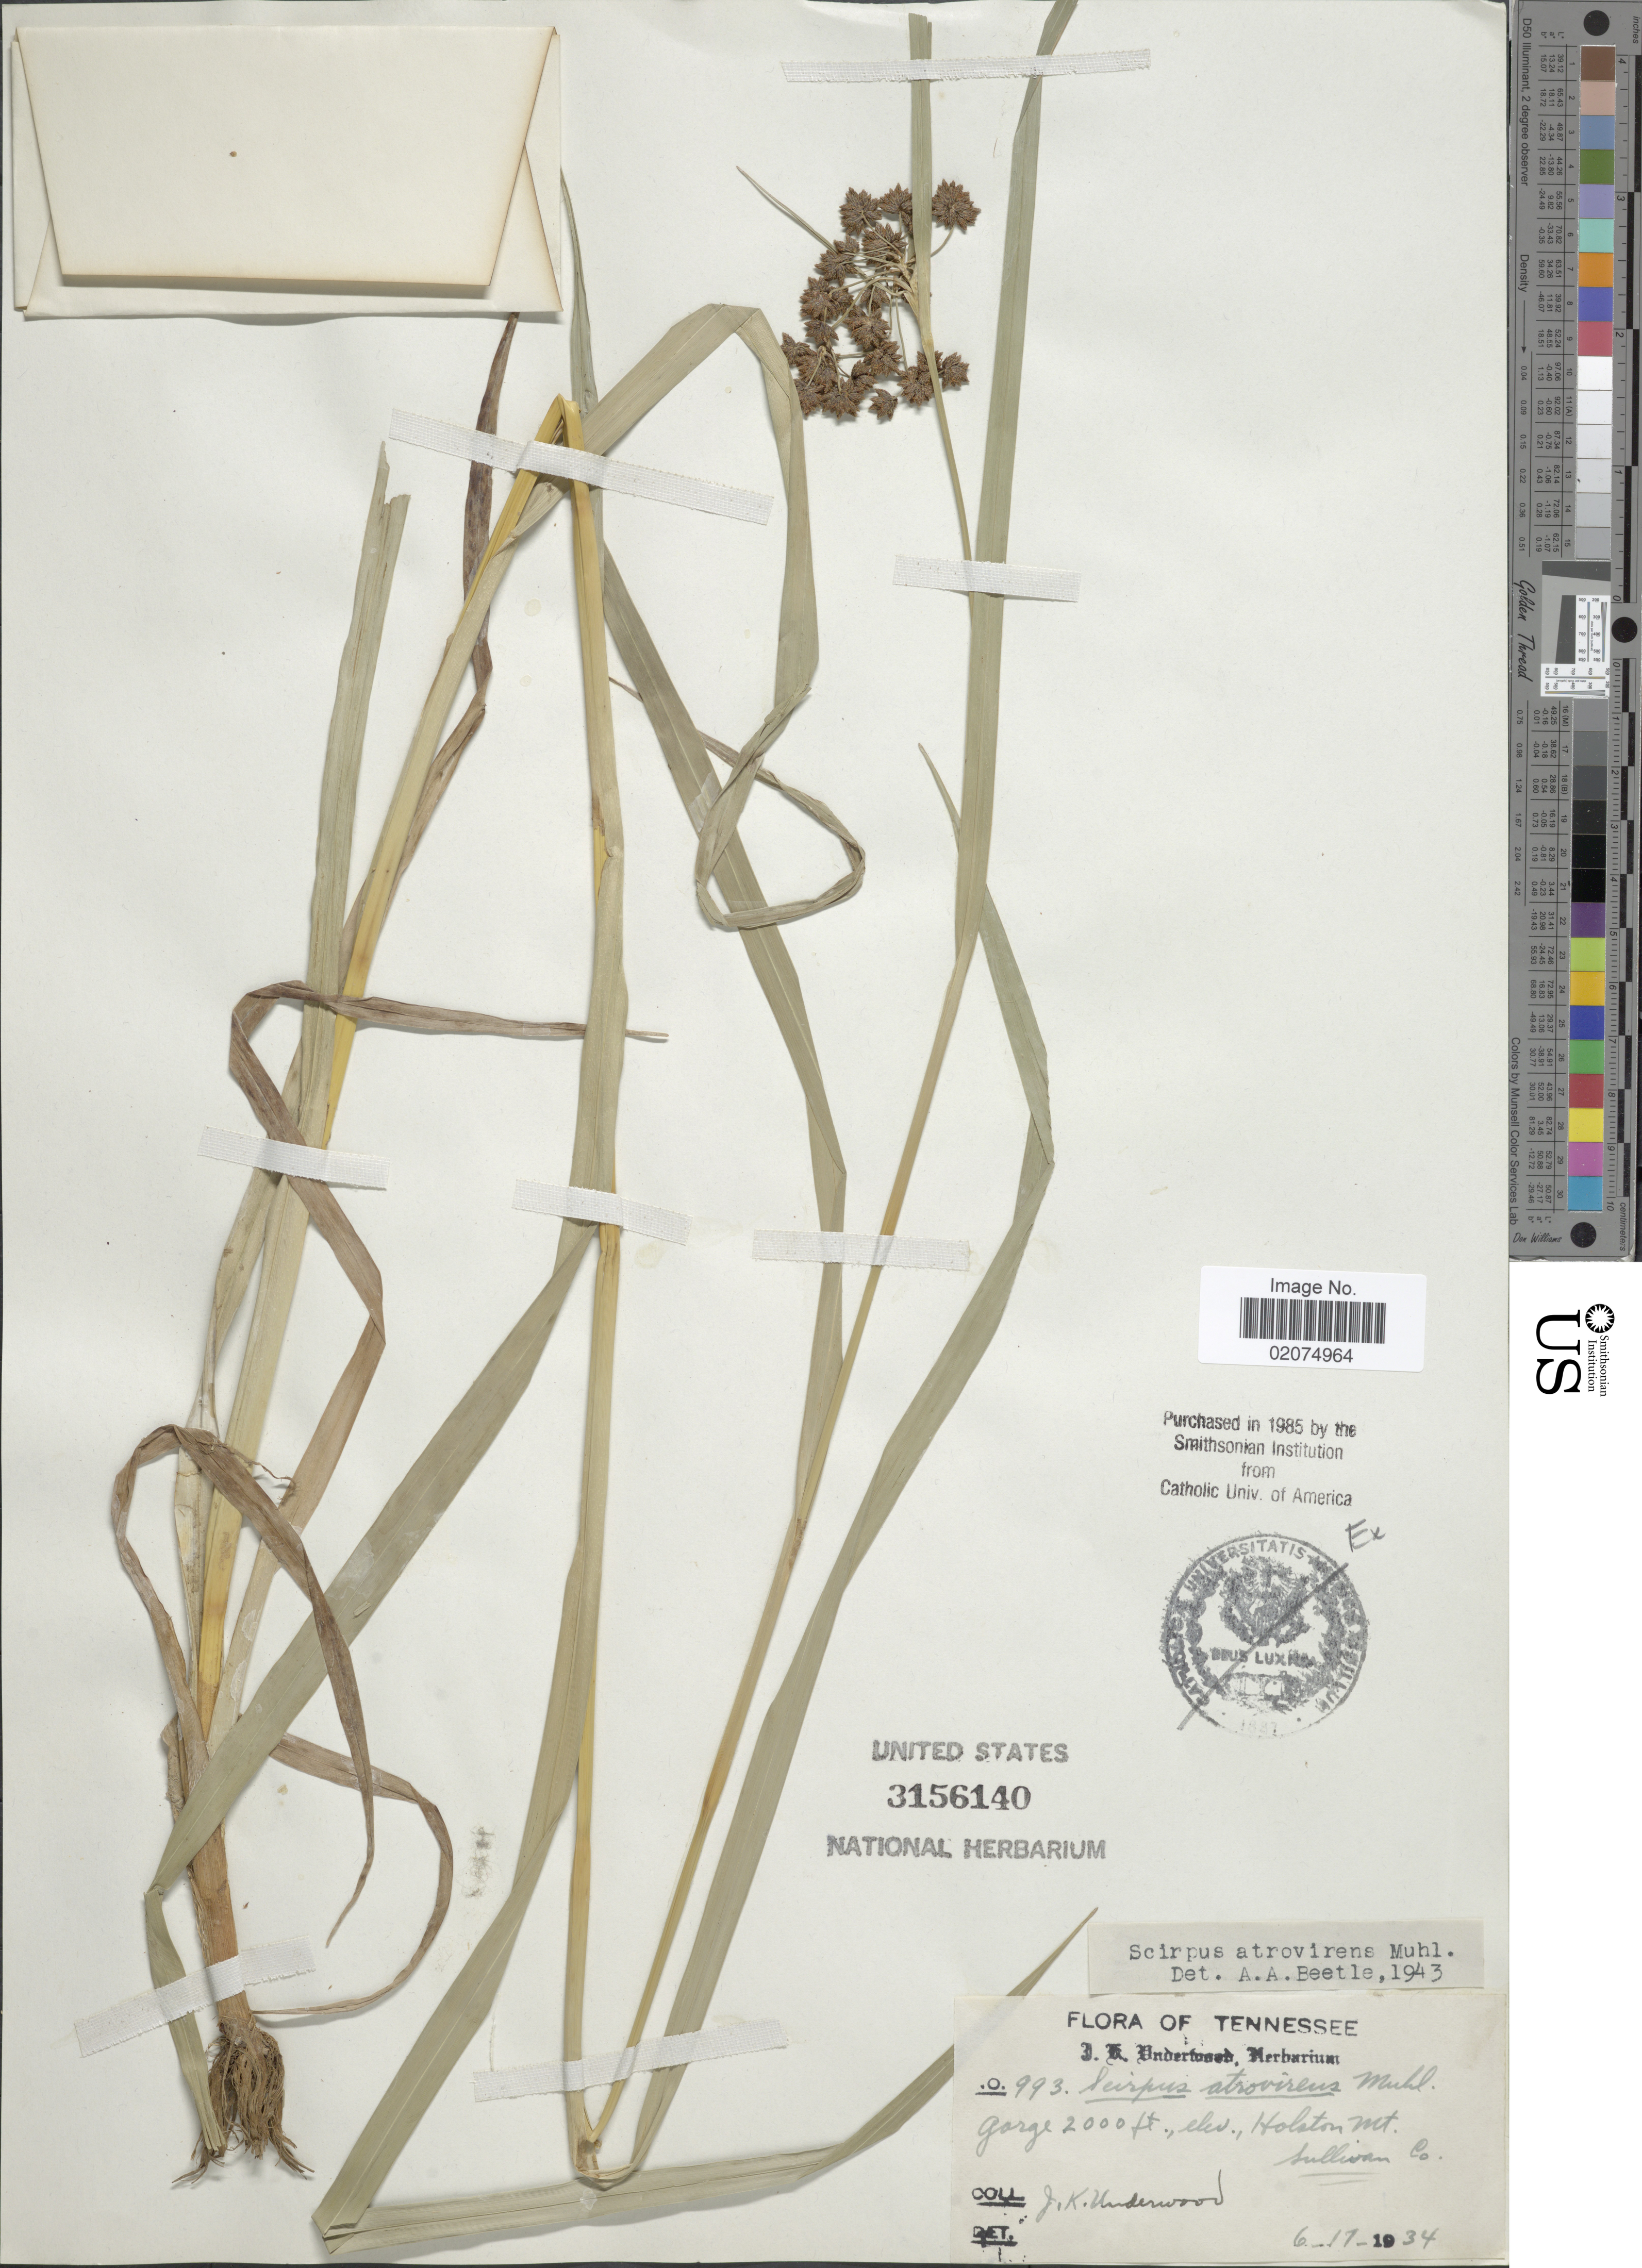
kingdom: Plantae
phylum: Tracheophyta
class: Liliopsida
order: Poales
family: Cyperaceae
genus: Scirpus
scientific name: Scirpus atrovirens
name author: Willd.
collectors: J. K. Underwood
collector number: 993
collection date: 1934-06-17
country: United States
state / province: Tennessee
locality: Holston Mt., Sullivan Co.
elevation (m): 610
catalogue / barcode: US 3156140